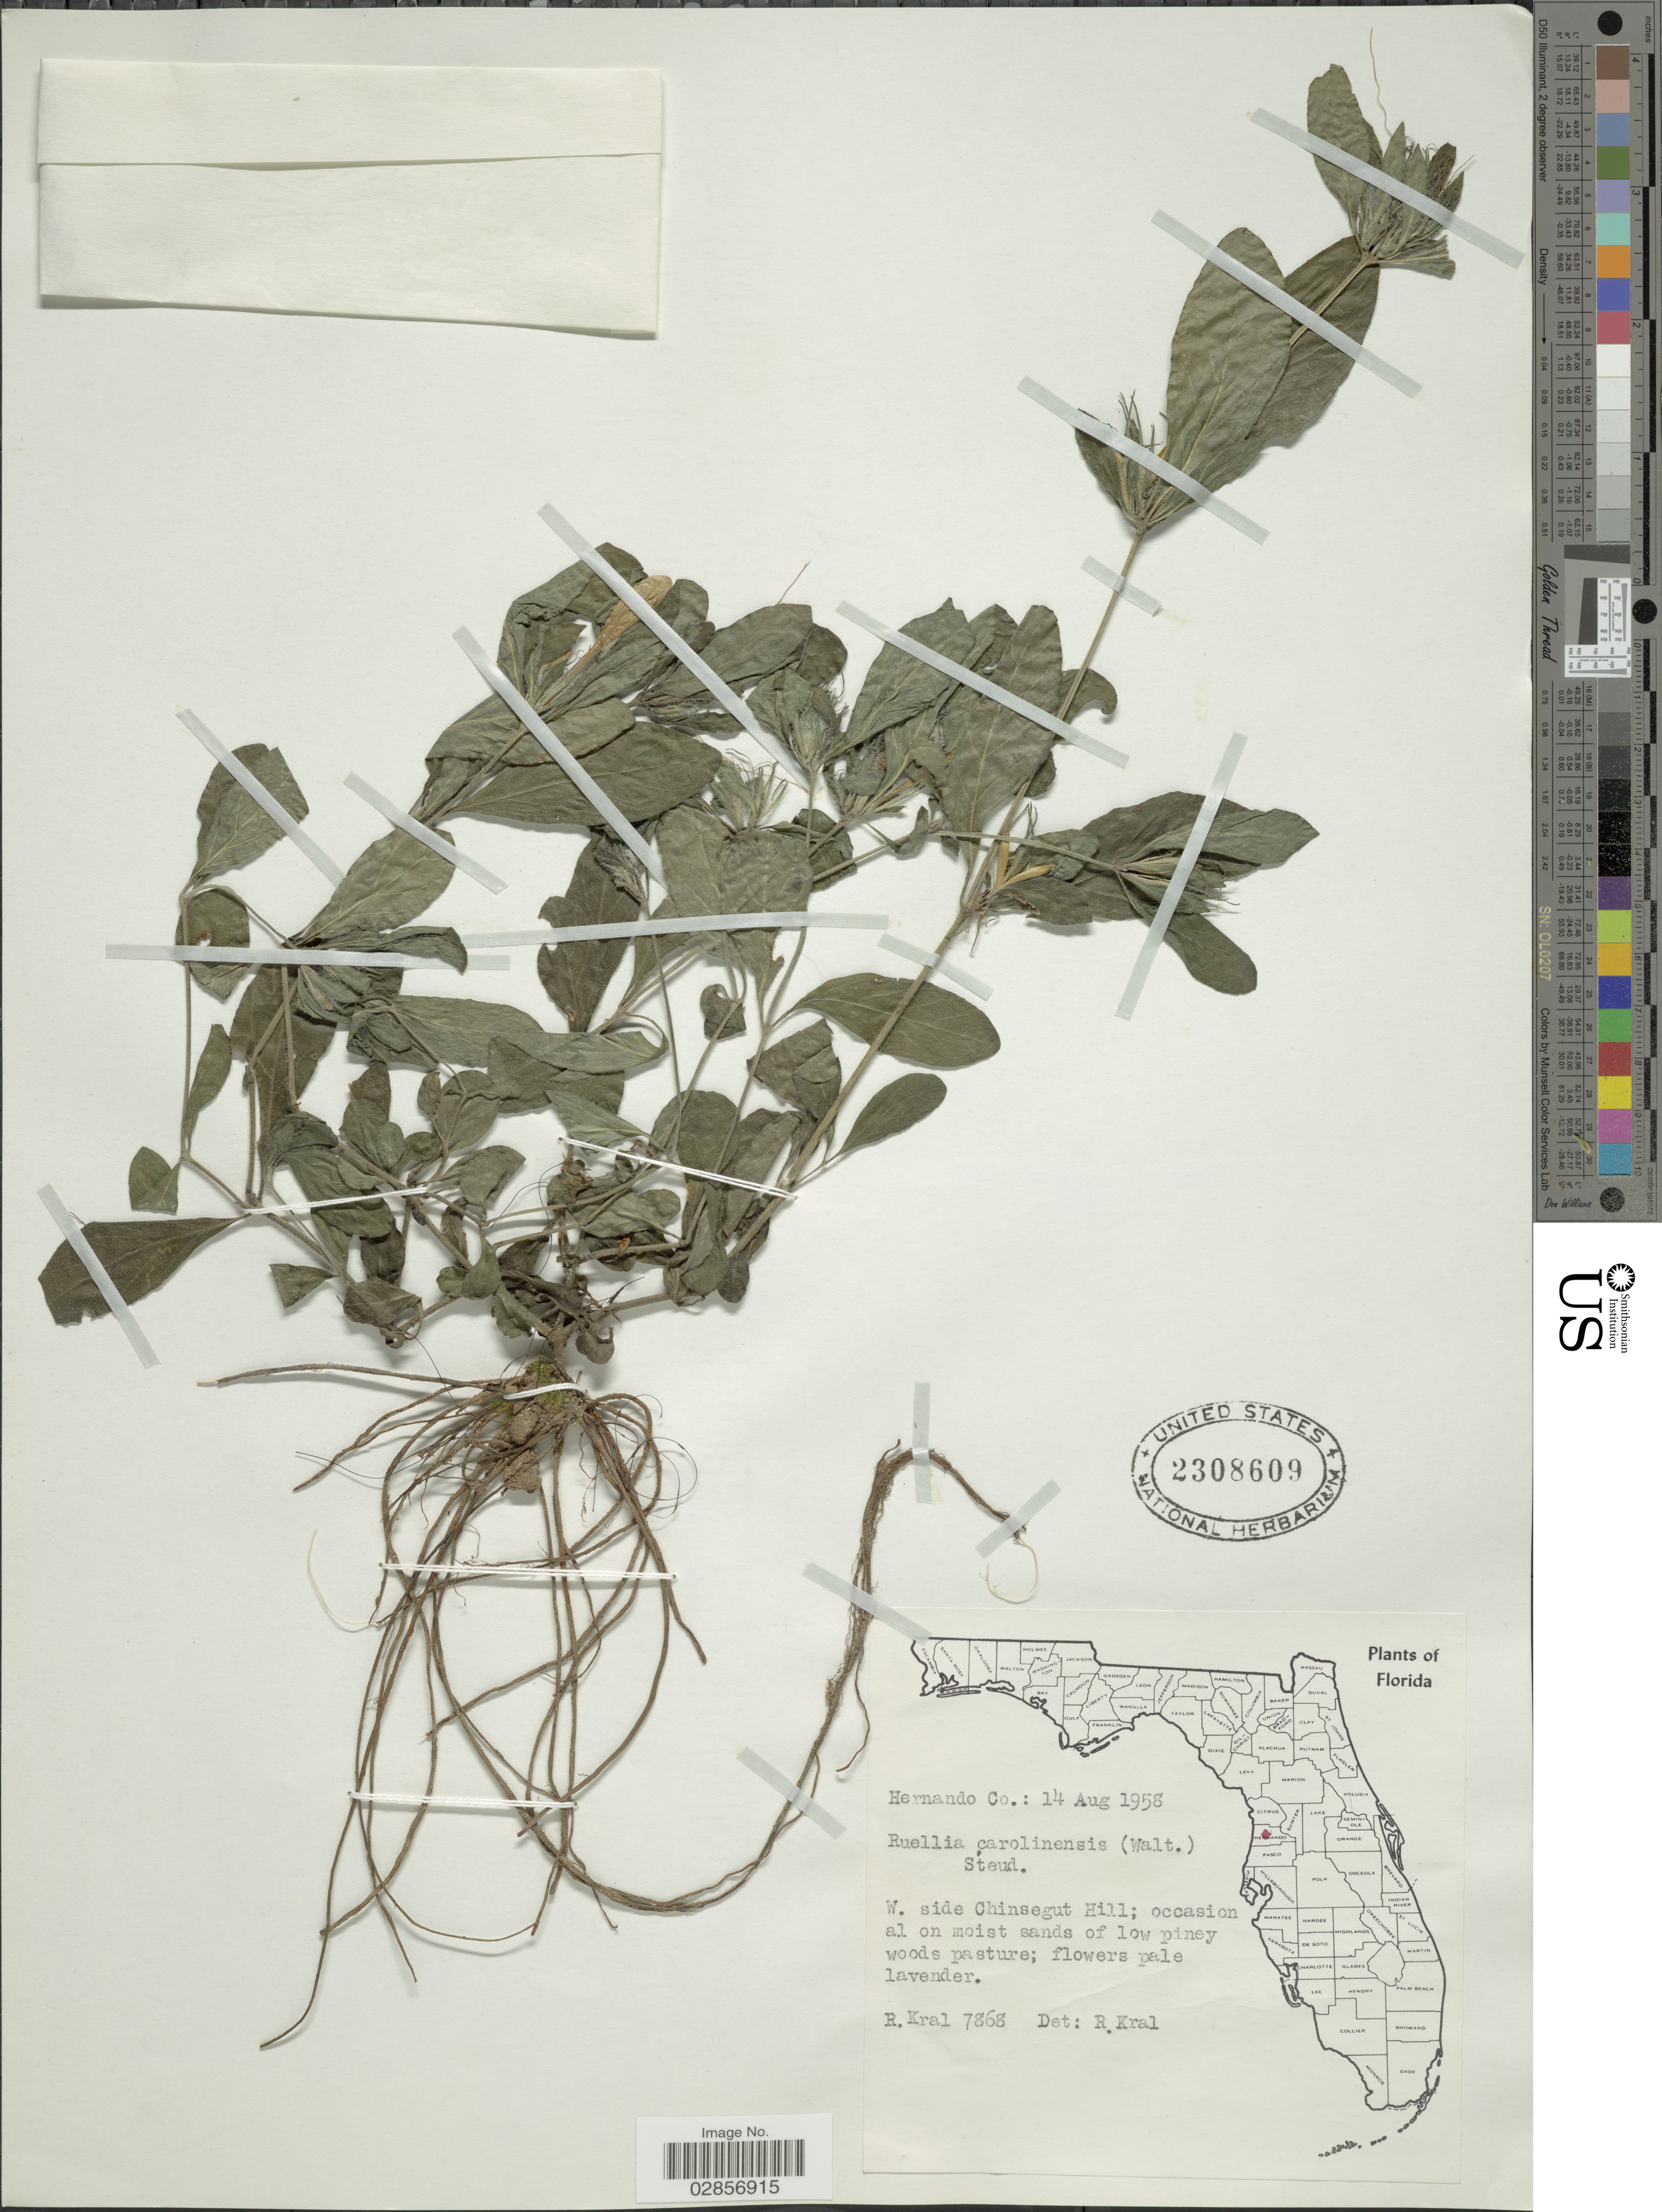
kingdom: Plantae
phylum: Tracheophyta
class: Magnoliopsida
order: Lamiales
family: Acanthaceae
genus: Ruellia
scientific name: Ruellia caroliniensis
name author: (J.F. Gmel.) Steud.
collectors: R. Kral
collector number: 7868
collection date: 1958-08-14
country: United States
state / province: Florida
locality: Hernando Co. W. side Chinsegut Hill.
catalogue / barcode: US 2308609